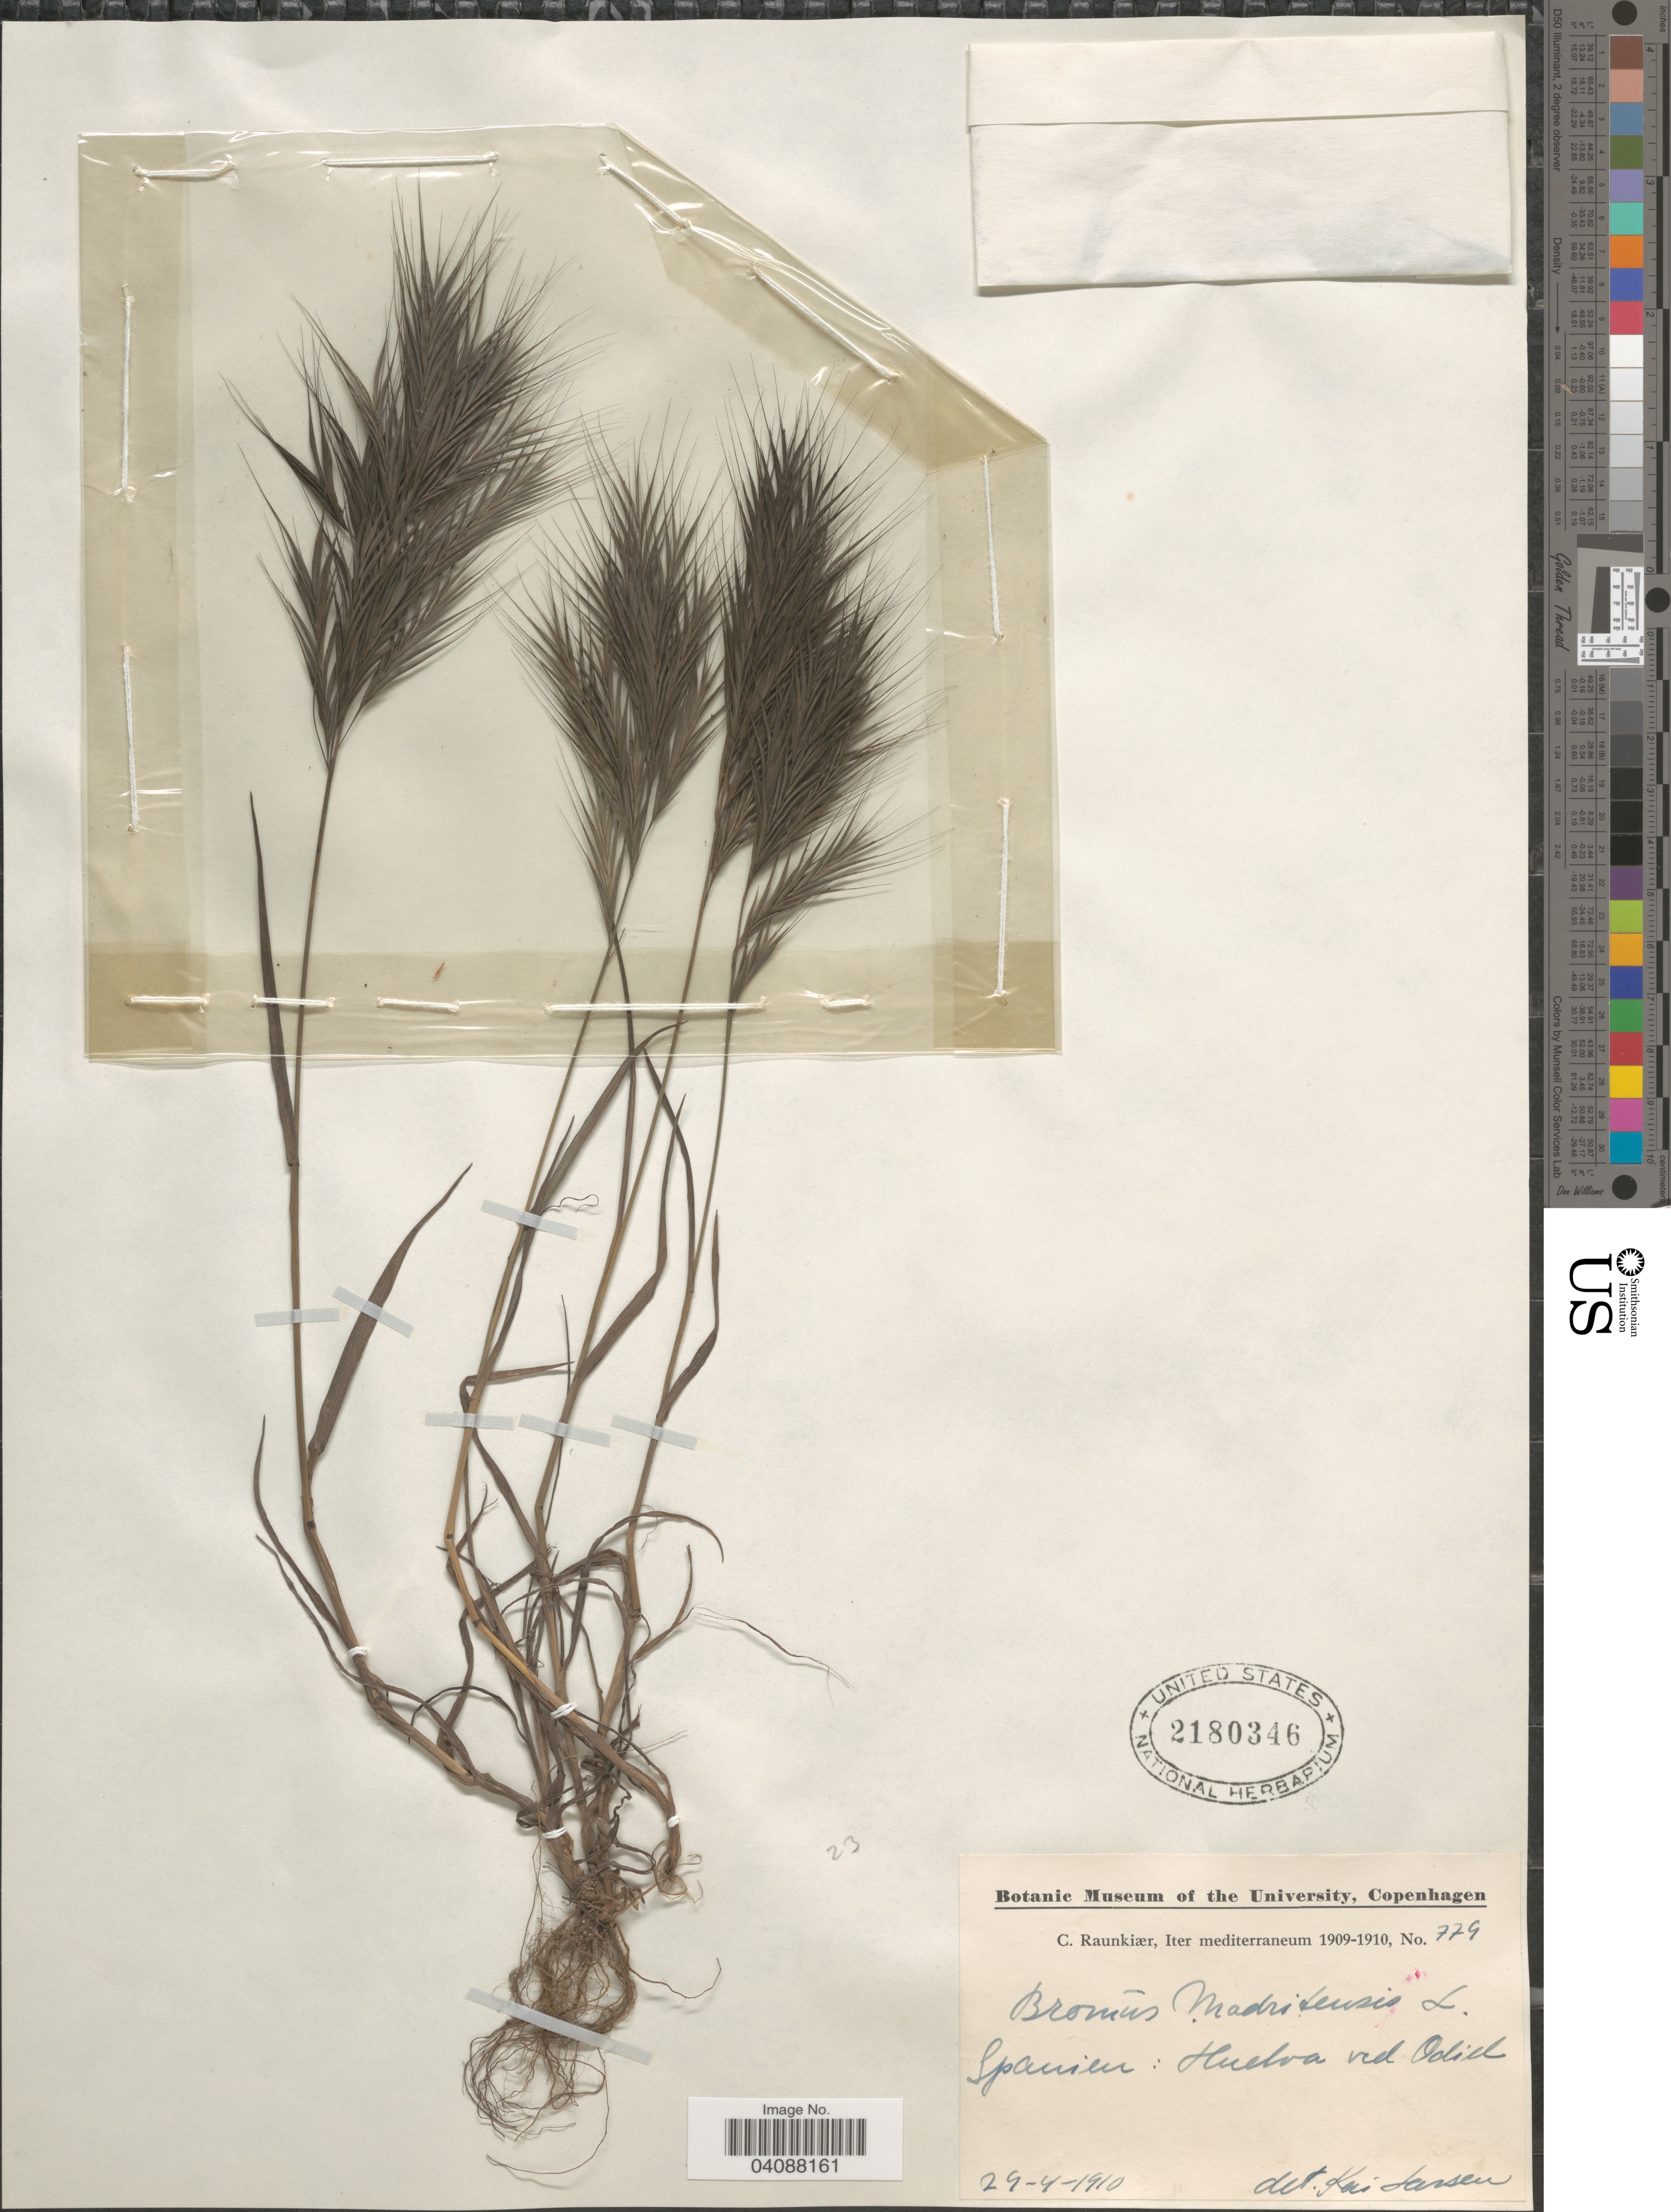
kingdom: Plantae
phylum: Tracheophyta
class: Liliopsida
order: Poales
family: Poaceae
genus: Bromus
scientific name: Bromus madritensis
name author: L.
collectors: C. Raunkiær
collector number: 779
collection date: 1910-04-29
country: Spain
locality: Iter mediterraneum 1909-1910. Spanien: Huelva rd Odiel. [interpreted]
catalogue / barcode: US 2180346